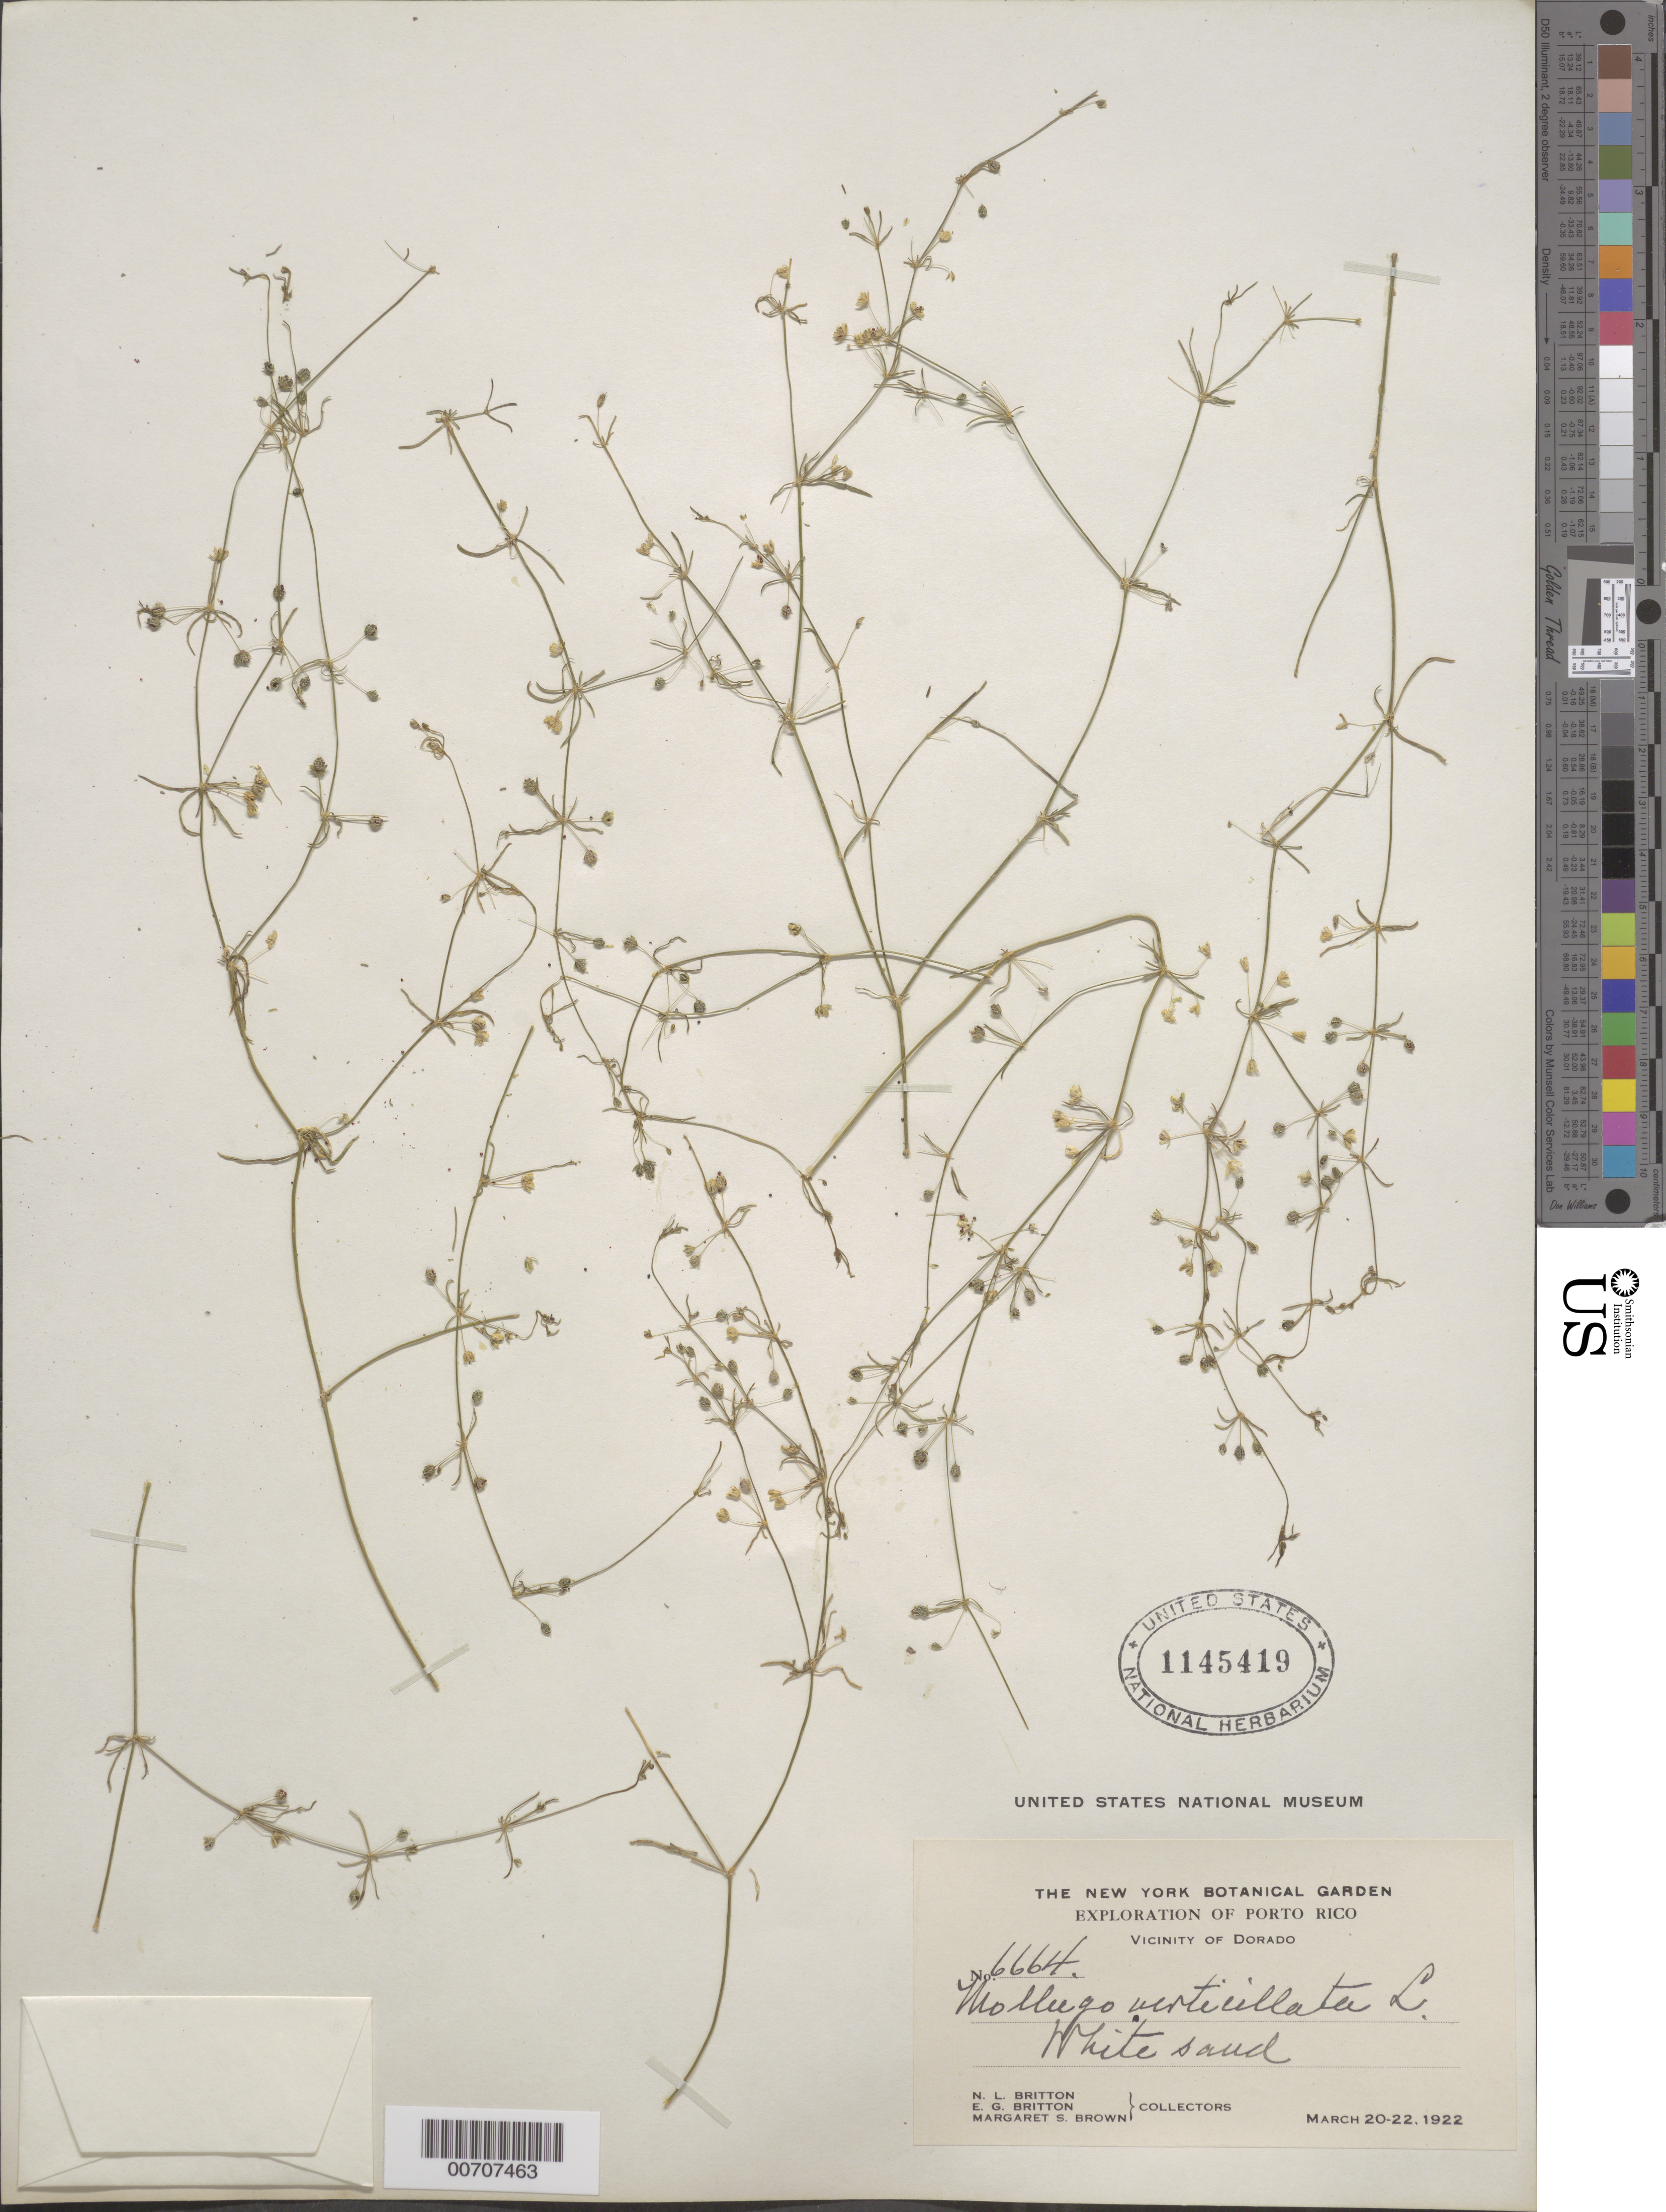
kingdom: Plantae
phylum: Tracheophyta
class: Magnoliopsida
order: Caryophyllales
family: Molluginaceae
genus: Mollugo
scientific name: Mollugo verticillata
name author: L.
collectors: N. Britton, E. G. Britton & M. S. Brown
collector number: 6664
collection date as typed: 20 Mar 1922 to 22 Mar 1922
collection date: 1922-03-20/1922-03-22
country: Puerto Rico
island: Greater Antilles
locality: Dorado, vic of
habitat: White sand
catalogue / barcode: US 1145419